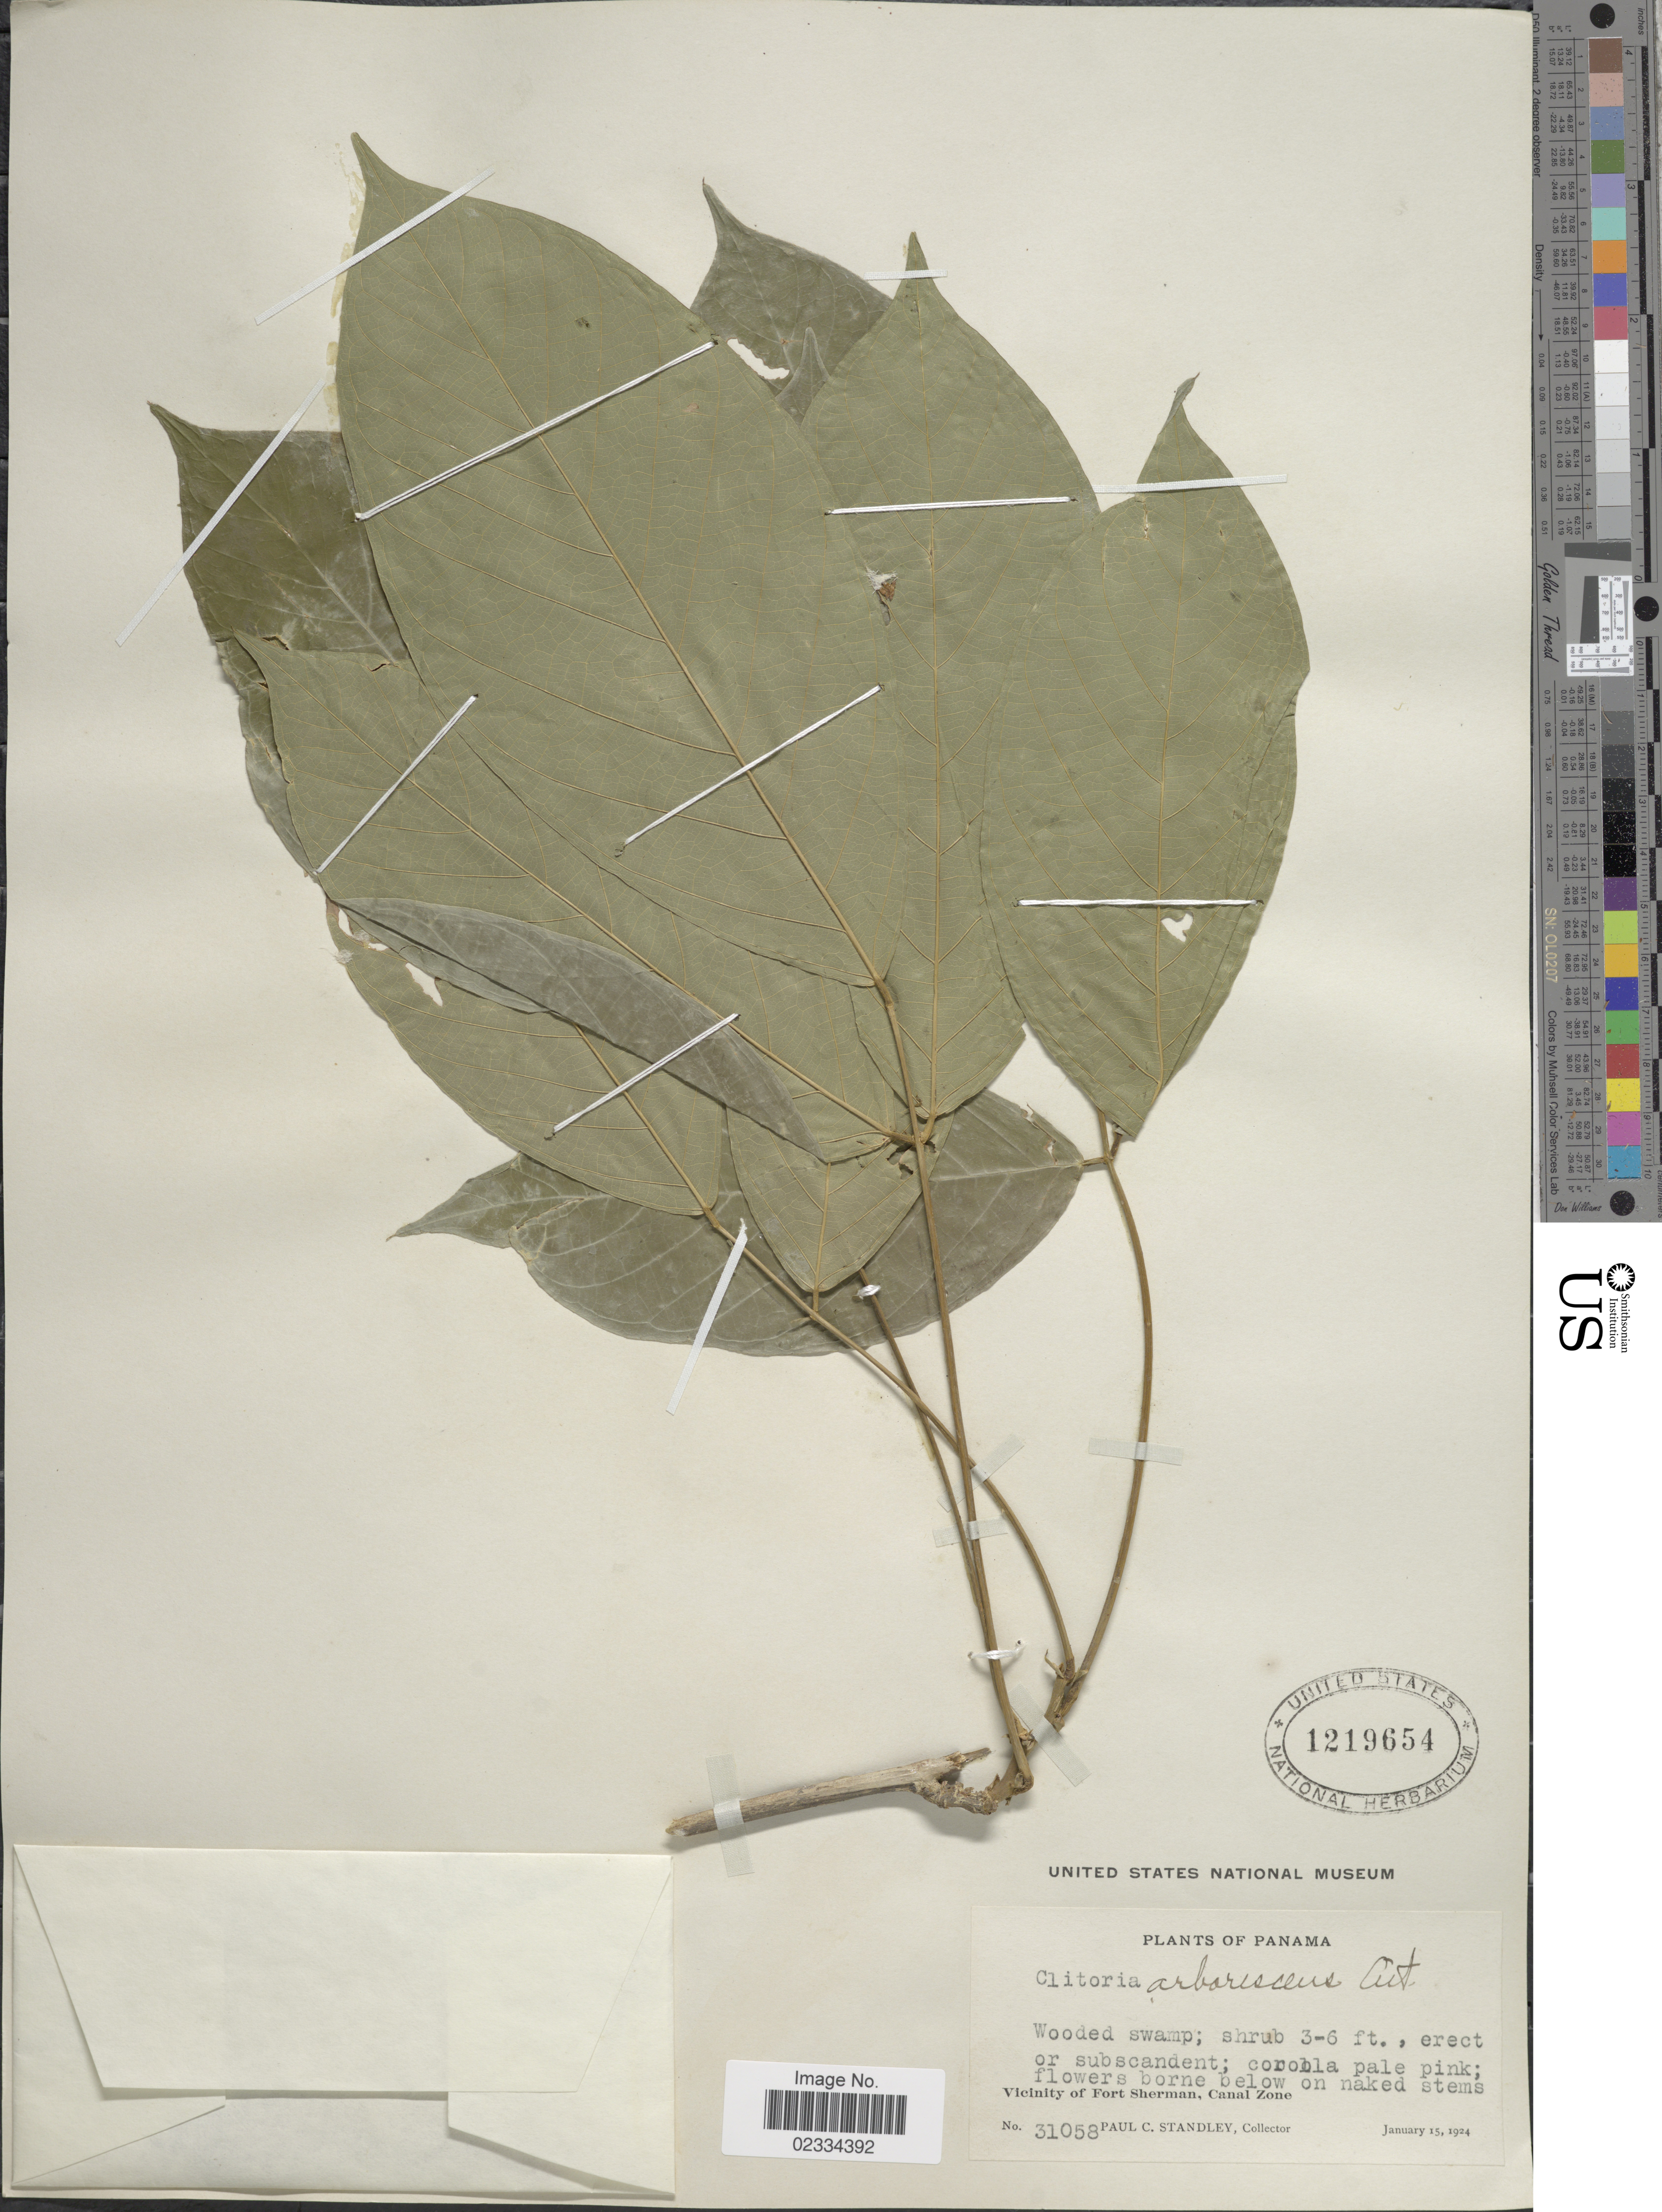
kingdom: Plantae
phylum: Tracheophyta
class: Magnoliopsida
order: Fabales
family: Fabaceae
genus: Clitoria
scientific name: Clitoria arborescens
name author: R. Br.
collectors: P. C. Standley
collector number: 31058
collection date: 1924-01-15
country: Panama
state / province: Colón / Panamá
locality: Vicinity of Fort Sherman, Canal Zone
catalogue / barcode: US 1219654